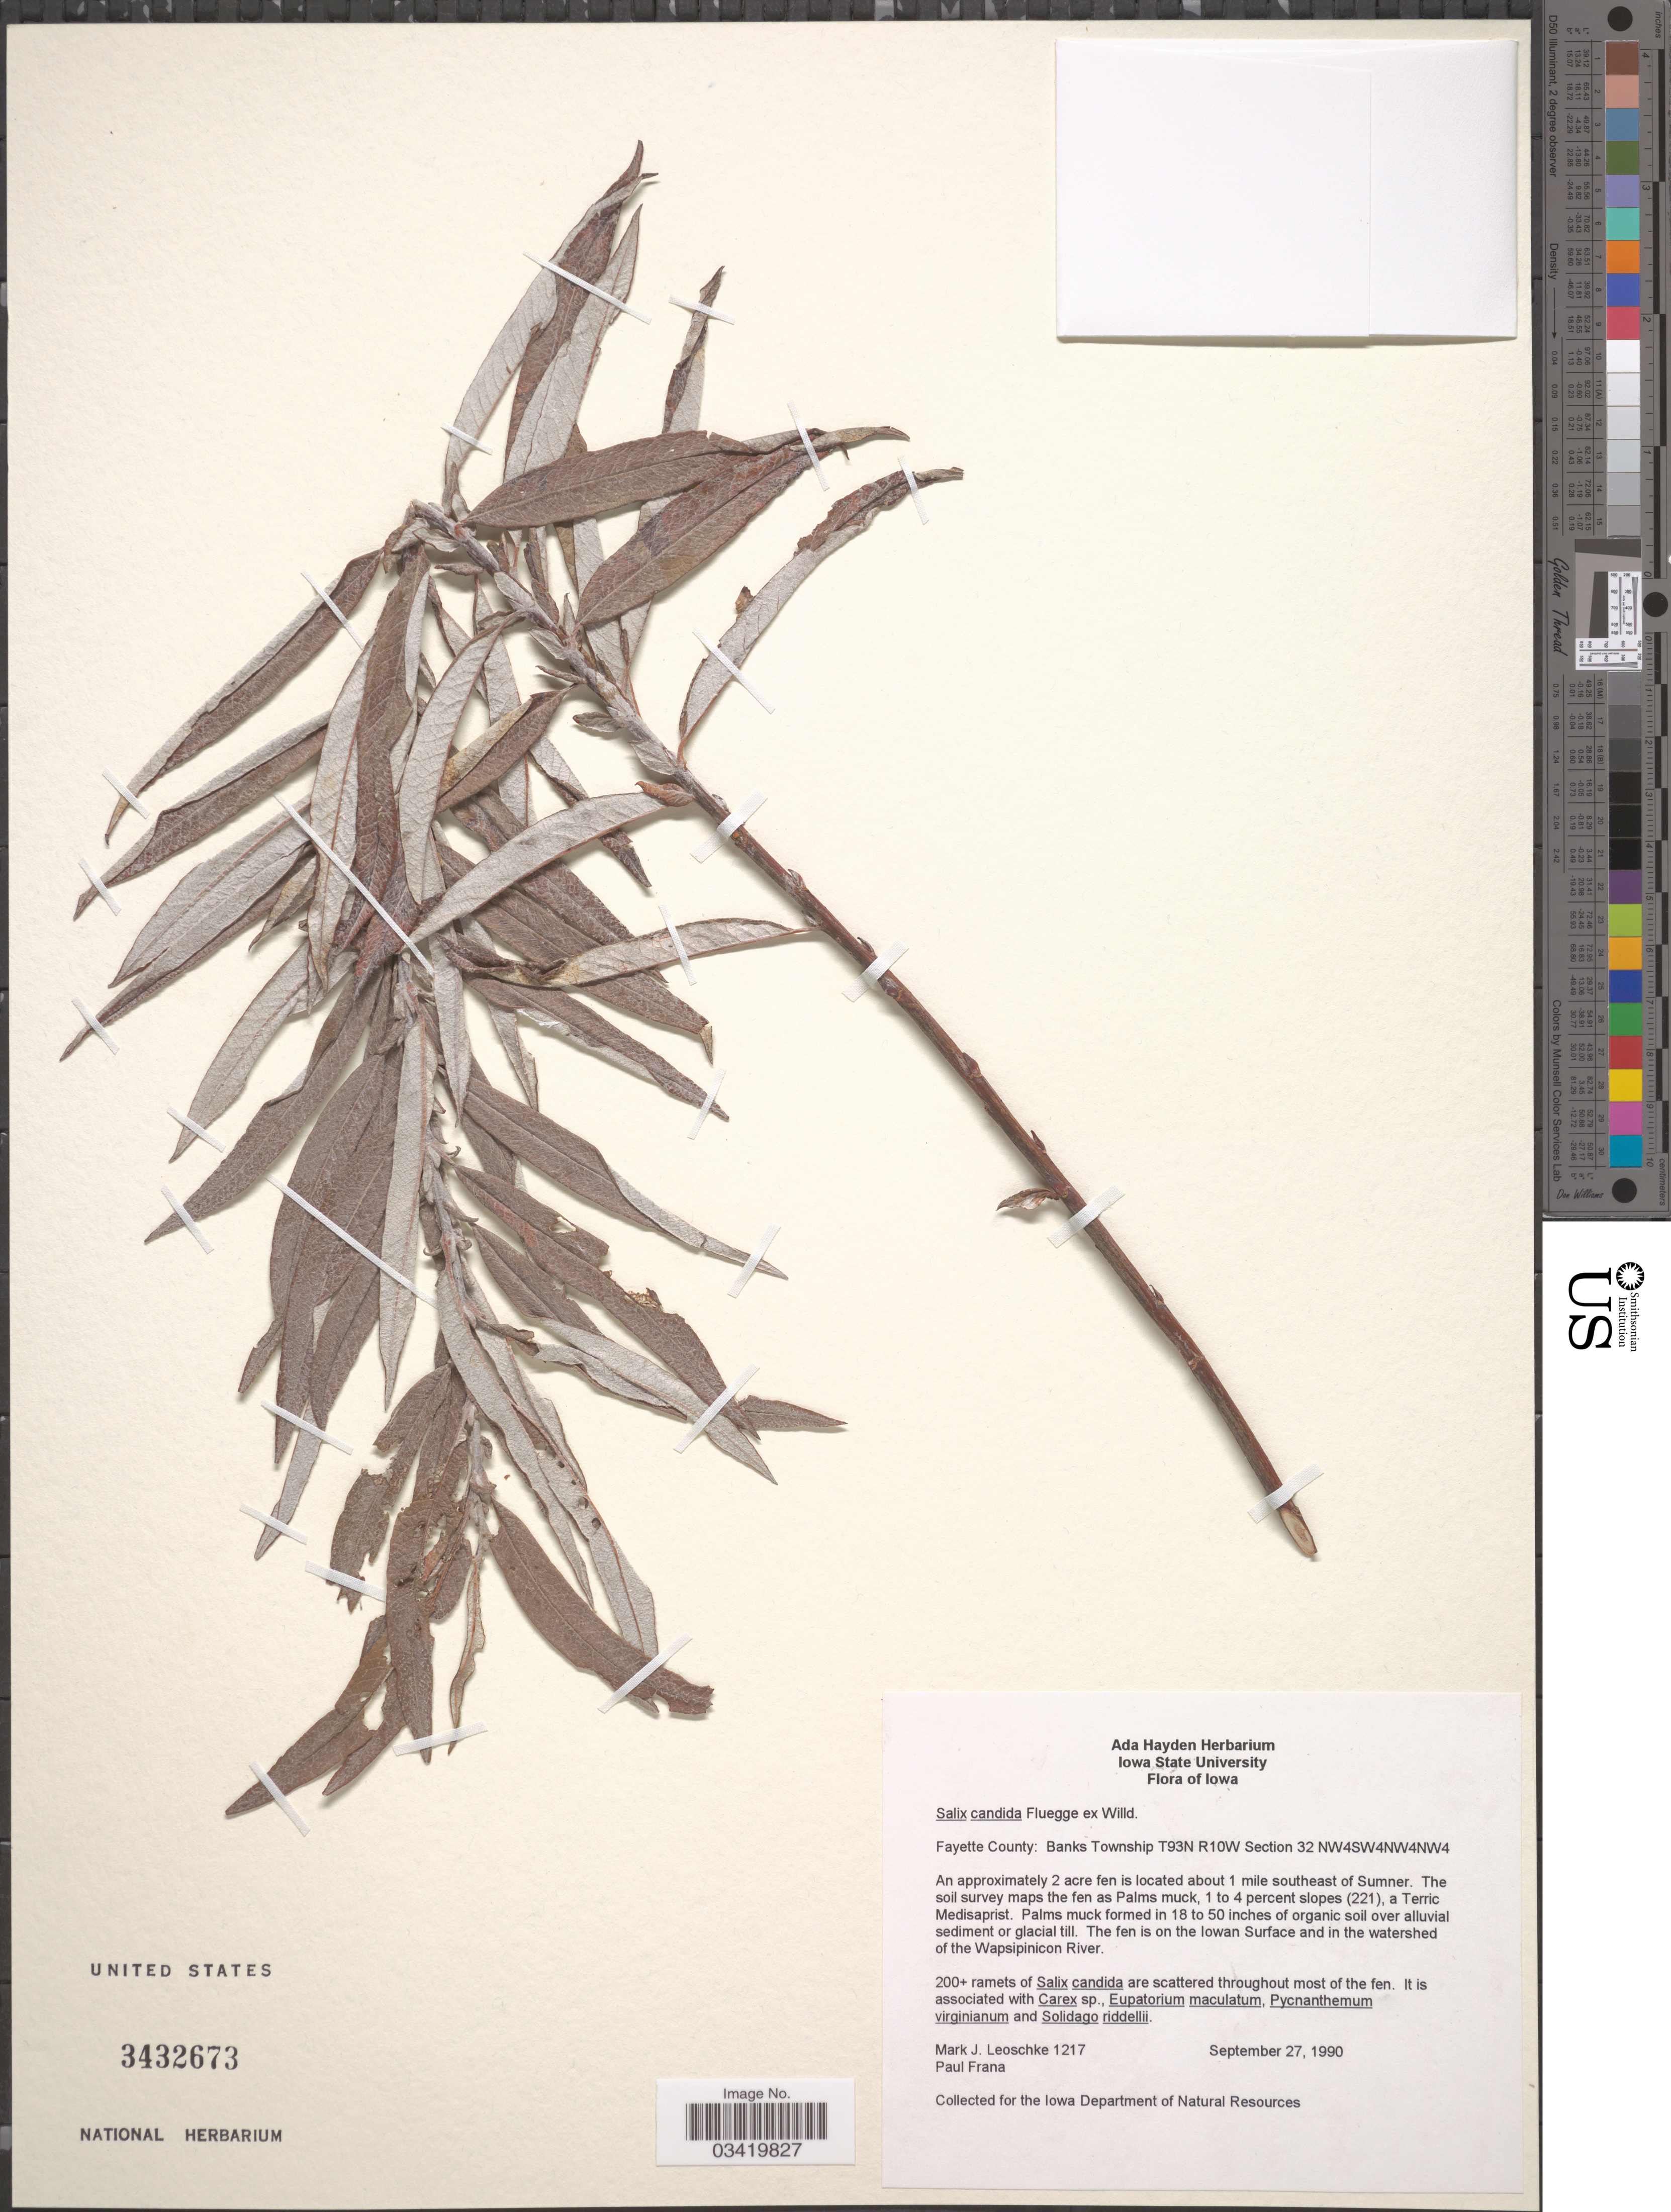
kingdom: Plantae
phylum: Tracheophyta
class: Magnoliopsida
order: Malpighiales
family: Salicaceae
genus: Salix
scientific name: Salix candida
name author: Flüggé ex Willd.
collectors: M. J. Leoschke & P. Frana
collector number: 1217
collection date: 1990-09-27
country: United States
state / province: Iowa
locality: Fayette County: Banks Township T93N R10W Section 32 NW4SW4NW4NW4. An approximately 2 acre fen is located about 1 mile southeast of Sumner. The fen is on the Iowan Surface in the watershed of the Wapsipinicon River.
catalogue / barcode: US 3432673